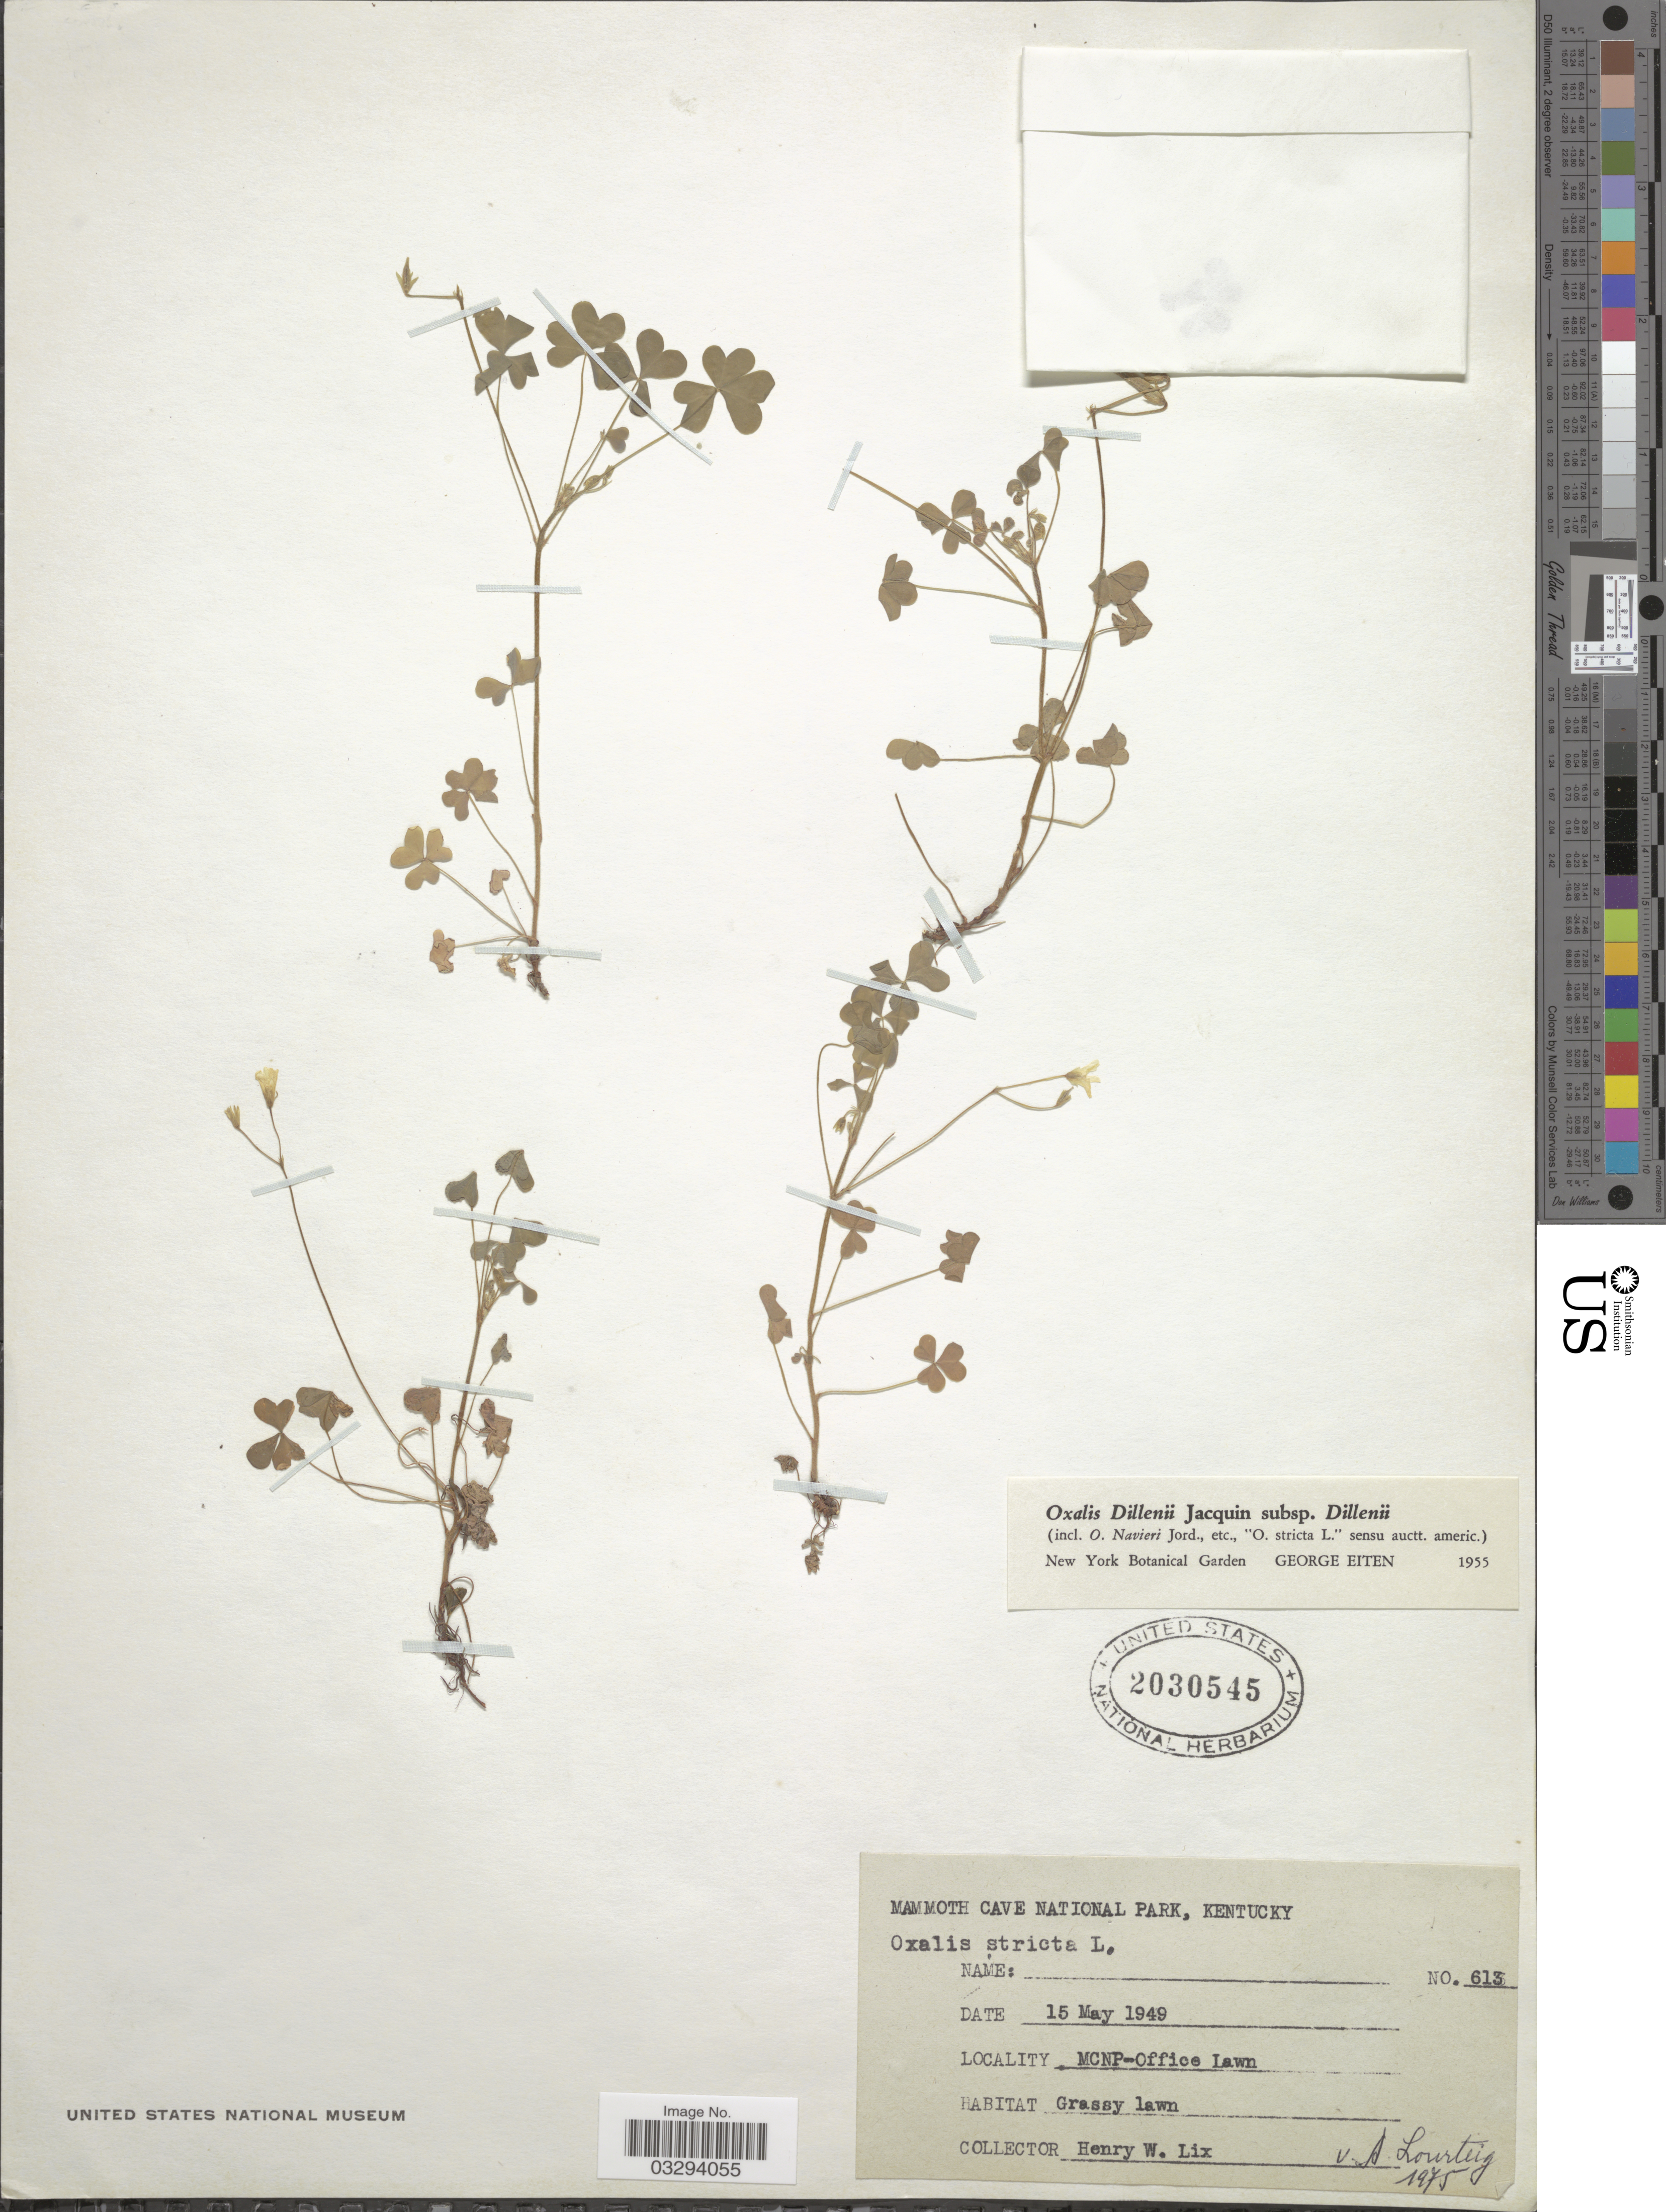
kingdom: Plantae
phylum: Tracheophyta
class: Magnoliopsida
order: Oxalidales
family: Oxalidaceae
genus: Oxalis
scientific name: Oxalis stricta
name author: L.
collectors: H. W. Lix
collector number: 613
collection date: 1949-05-15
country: United States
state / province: Kentucky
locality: Mammoth Cave National Park. MCNP-Office Lawn.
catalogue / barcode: US 2030545